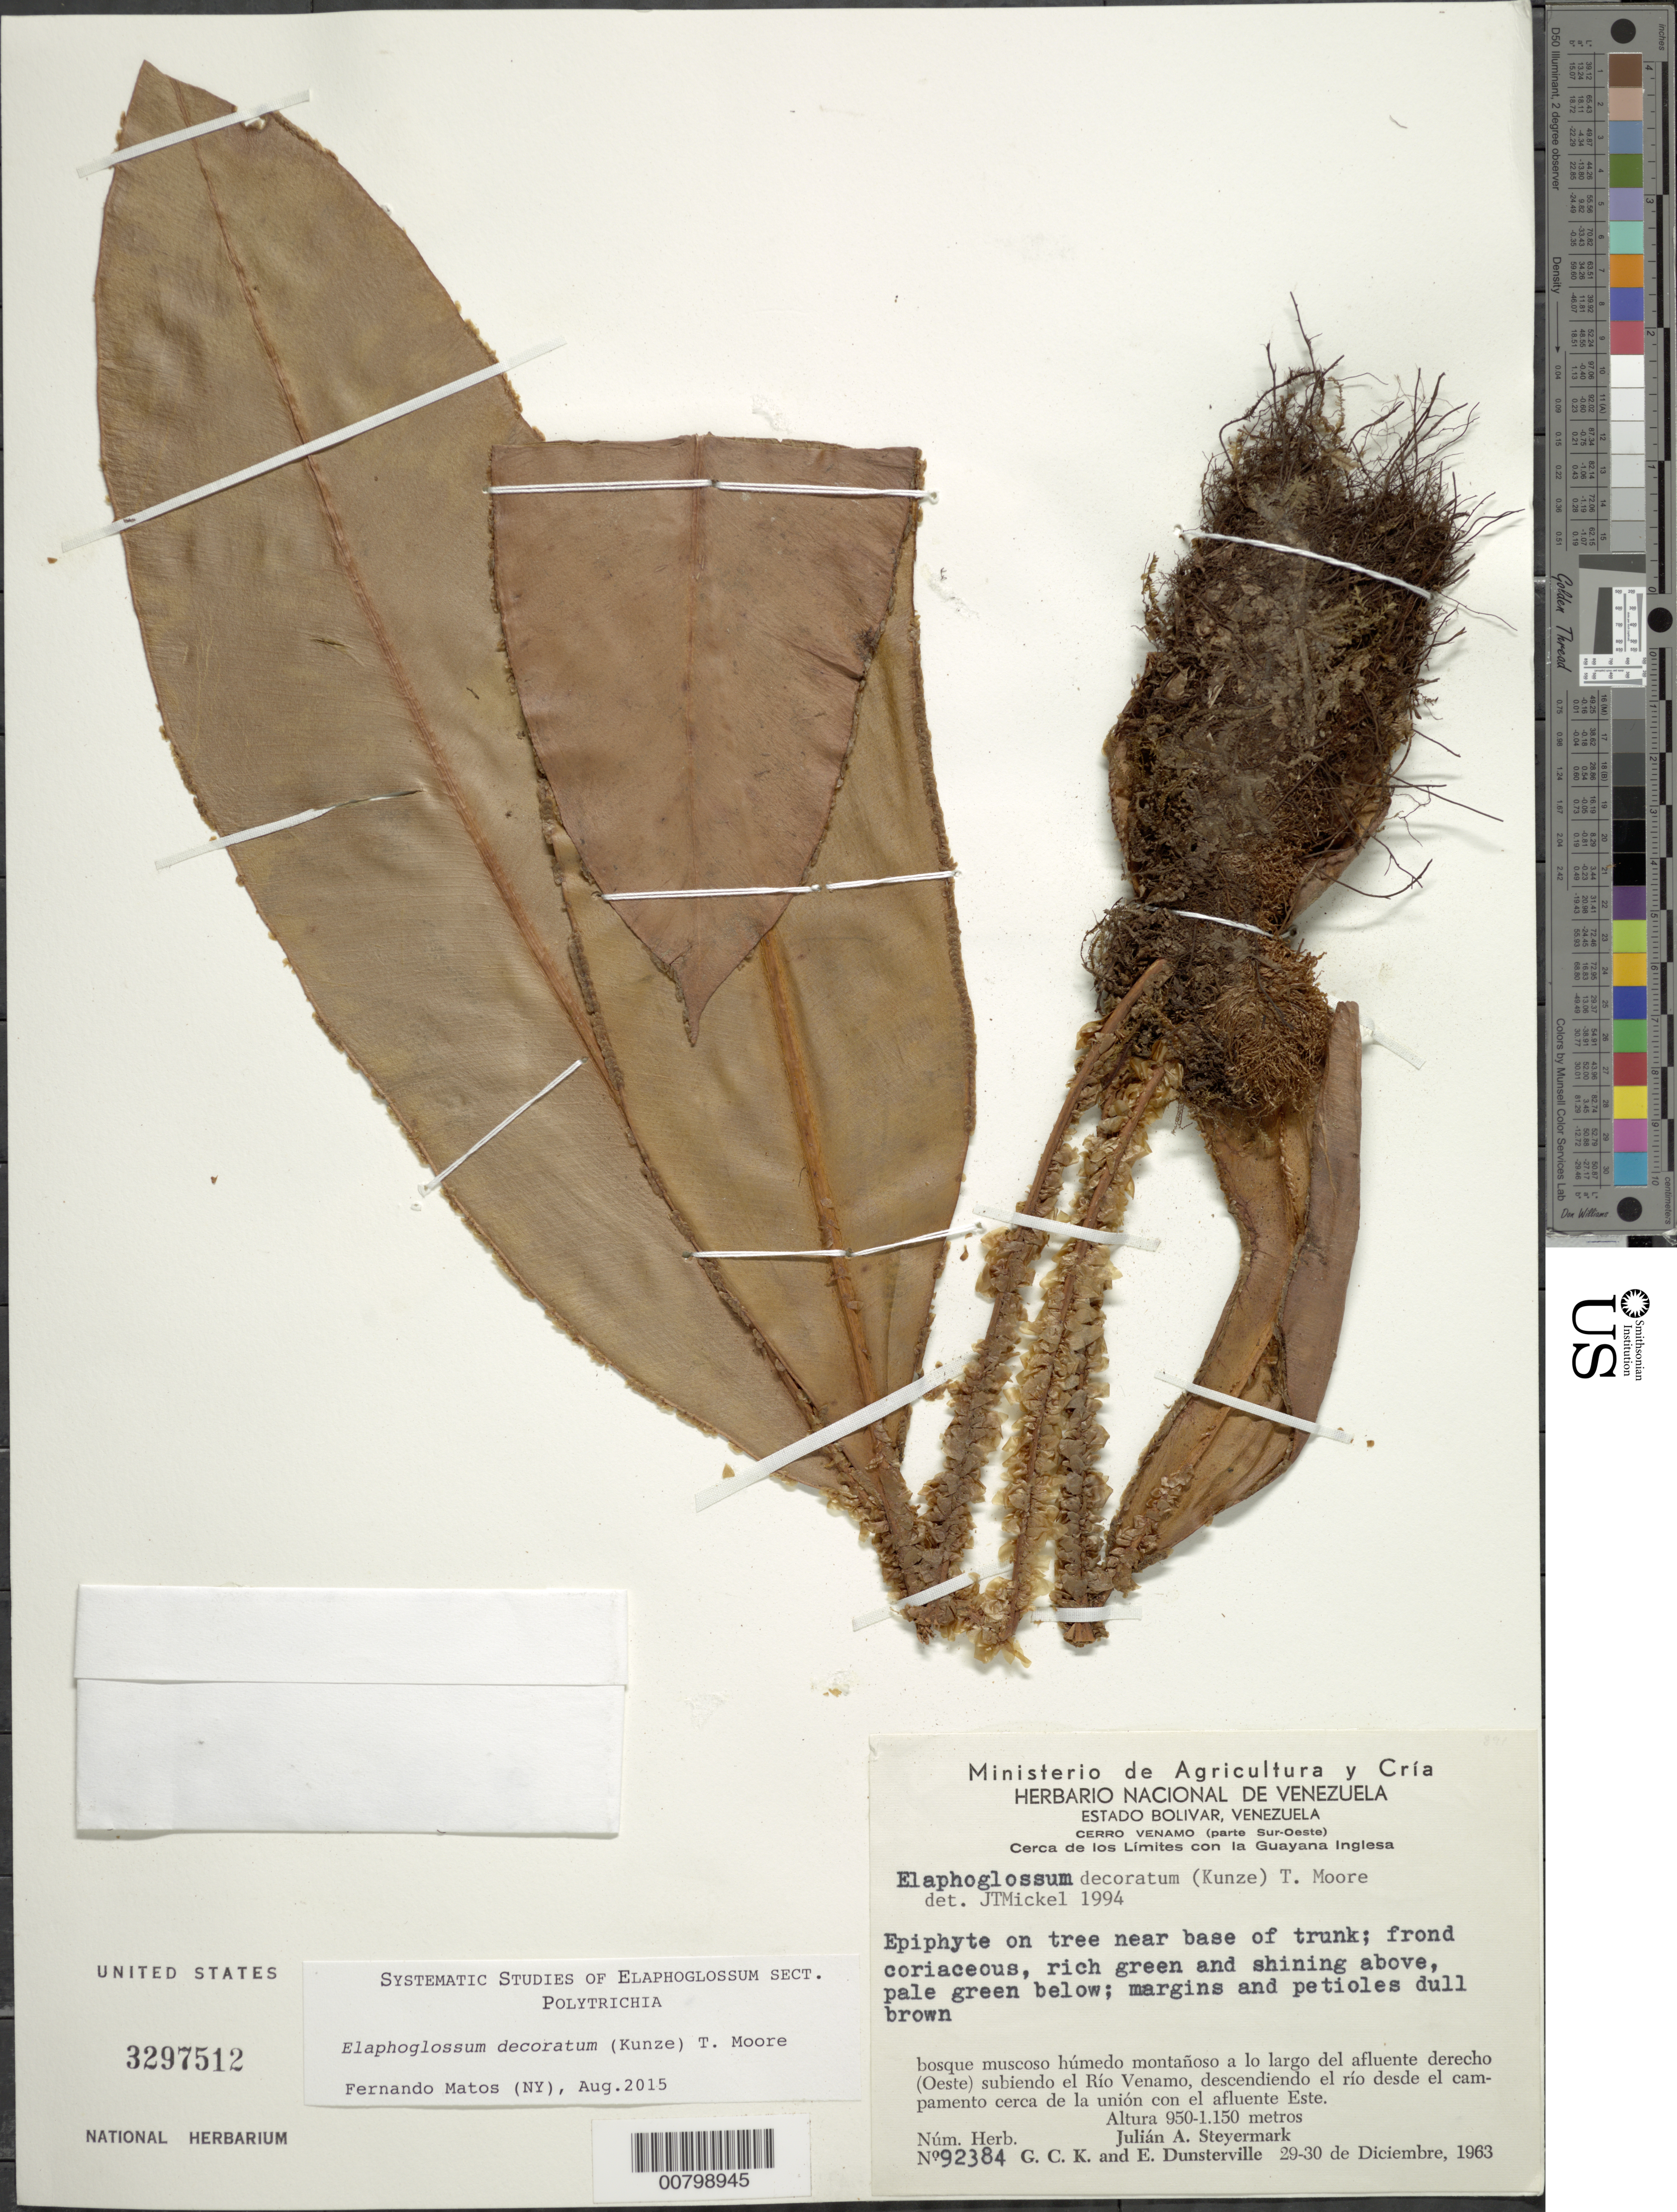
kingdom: Plantae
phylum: Tracheophyta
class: Polypodiopsida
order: Polypodiales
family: Dryopteridaceae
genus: Elaphoglossum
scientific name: Elaphoglossum decoratum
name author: (Kunze) T. Moore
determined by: Mickel, J. T., (NY), New York Botanical Garden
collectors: J. Steyermark, G. C. K. Dunsterville & E. Dunsterville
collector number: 92384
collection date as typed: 29-Dec-63 to 30-Dec-63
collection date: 1963-12-29/1963-12-30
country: Venezuela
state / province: Bolívar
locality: Cerro Venamo, Río Venamo, descendiendo el río desde el campamento cerca de la union con el afluente Este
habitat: Bosque muscoso humedo montanoso; on tree near base of trunk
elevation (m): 950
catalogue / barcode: US 3297512